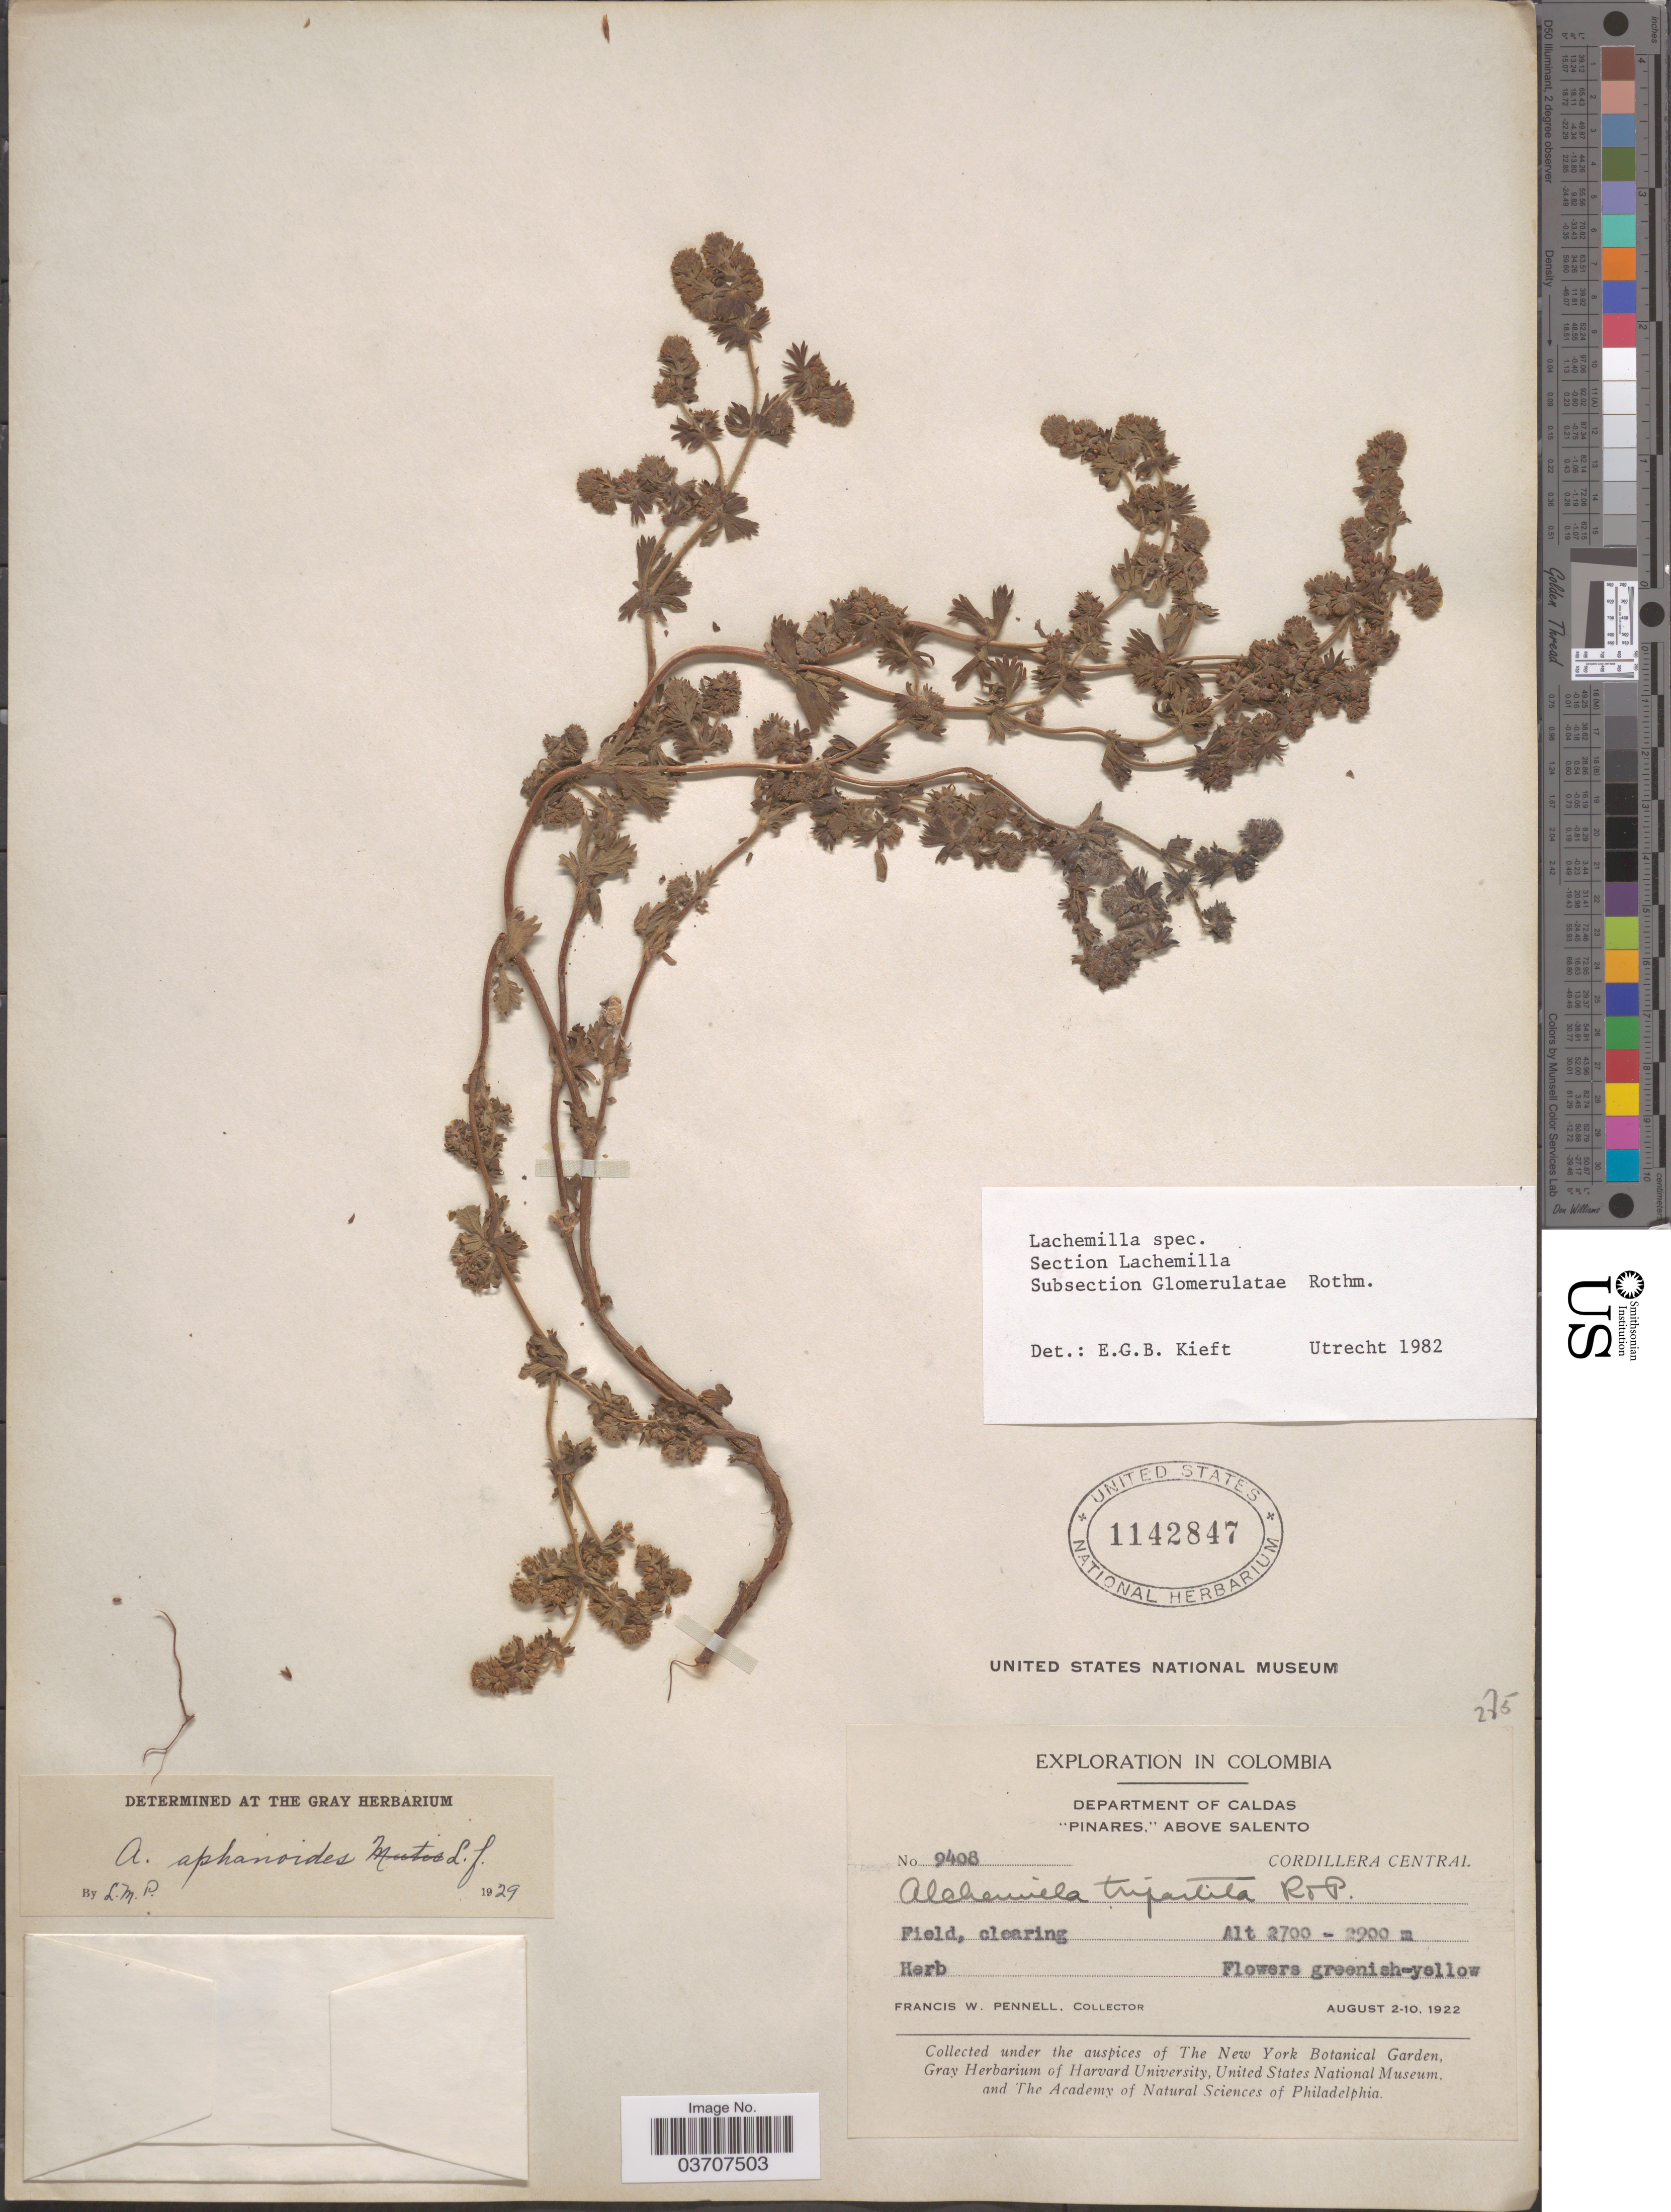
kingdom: Plantae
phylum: Tracheophyta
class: Magnoliopsida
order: Rosales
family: Rosaceae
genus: Lachemilla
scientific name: Lachemilla sp.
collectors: F. W. Pennell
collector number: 9408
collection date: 1922-08-02/1922-08-10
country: Colombia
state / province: Caldas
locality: Department of Caldas. "Pinares," above Salento. Cordillera Central.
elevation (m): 2700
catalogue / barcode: US 1142847